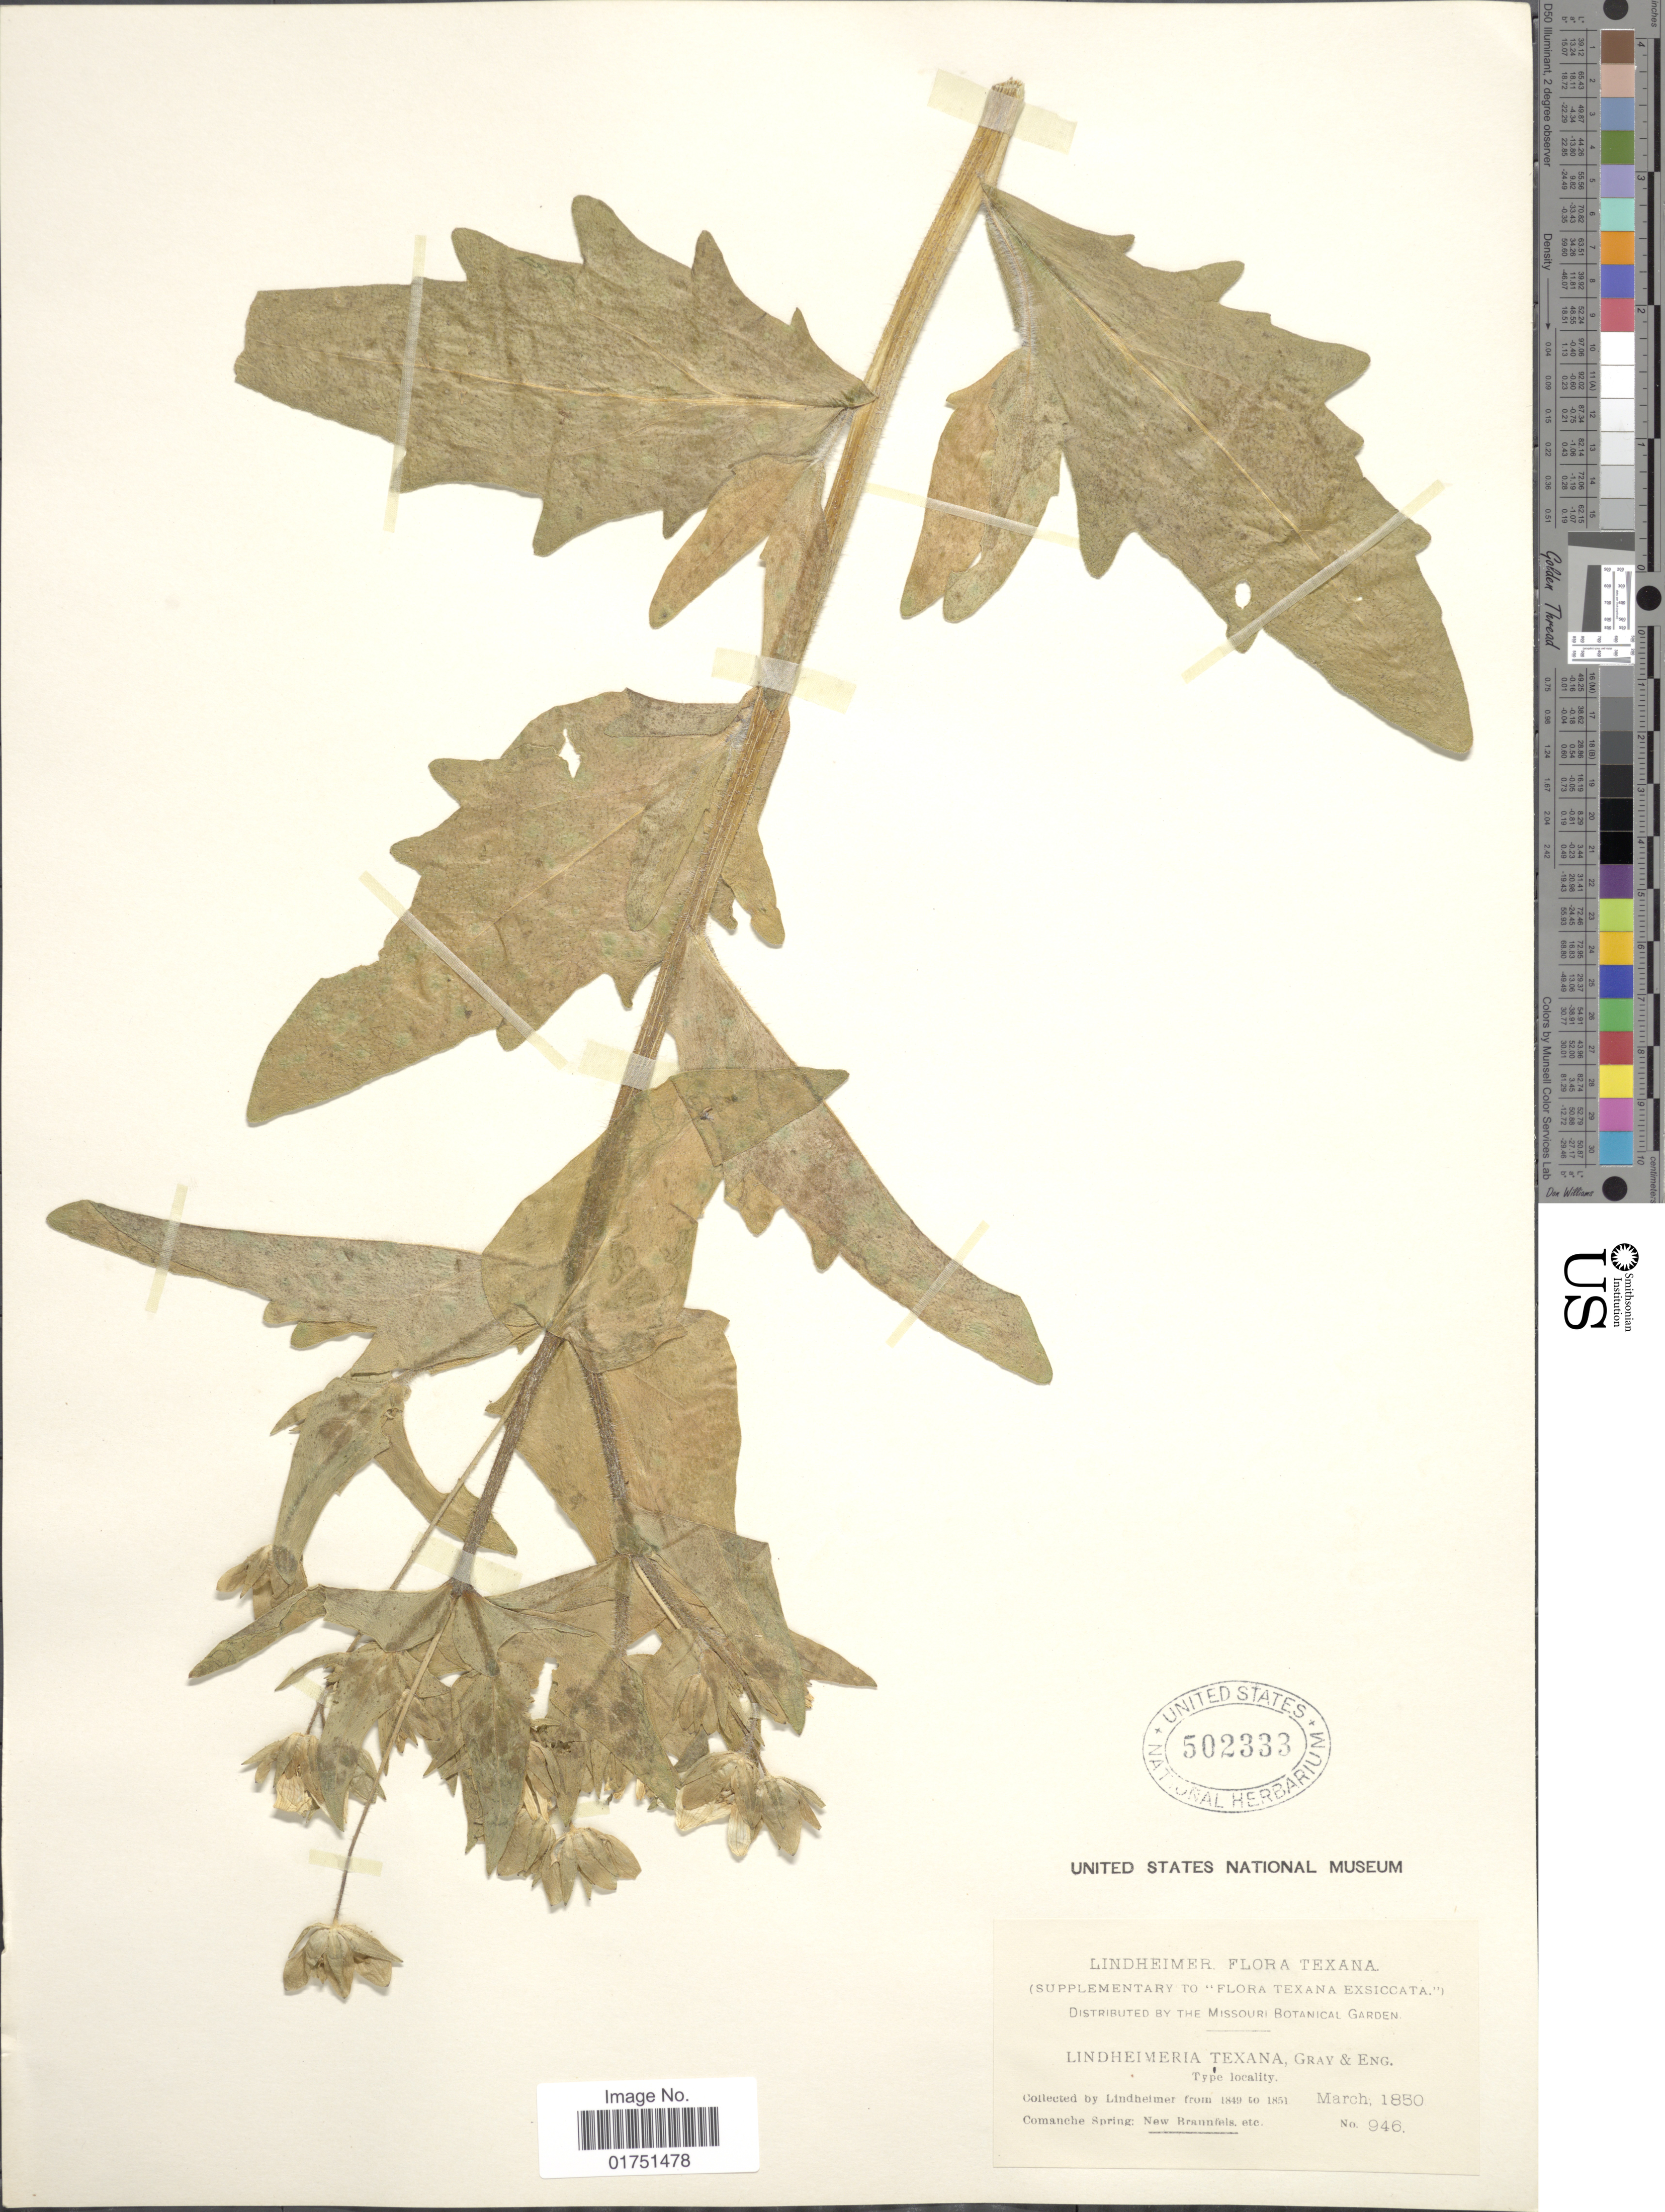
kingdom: Plantae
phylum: Tracheophyta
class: Magnoliopsida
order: Asterales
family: Asteraceae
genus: Lindheimera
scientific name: Lindheimera texana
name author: A. Gray & Engelm. in A. Gray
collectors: -. Lindheimer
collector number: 946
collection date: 1850-03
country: United States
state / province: Texas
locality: Texana. Comanche Spring: New Brannfels, etc.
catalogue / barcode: US 502333